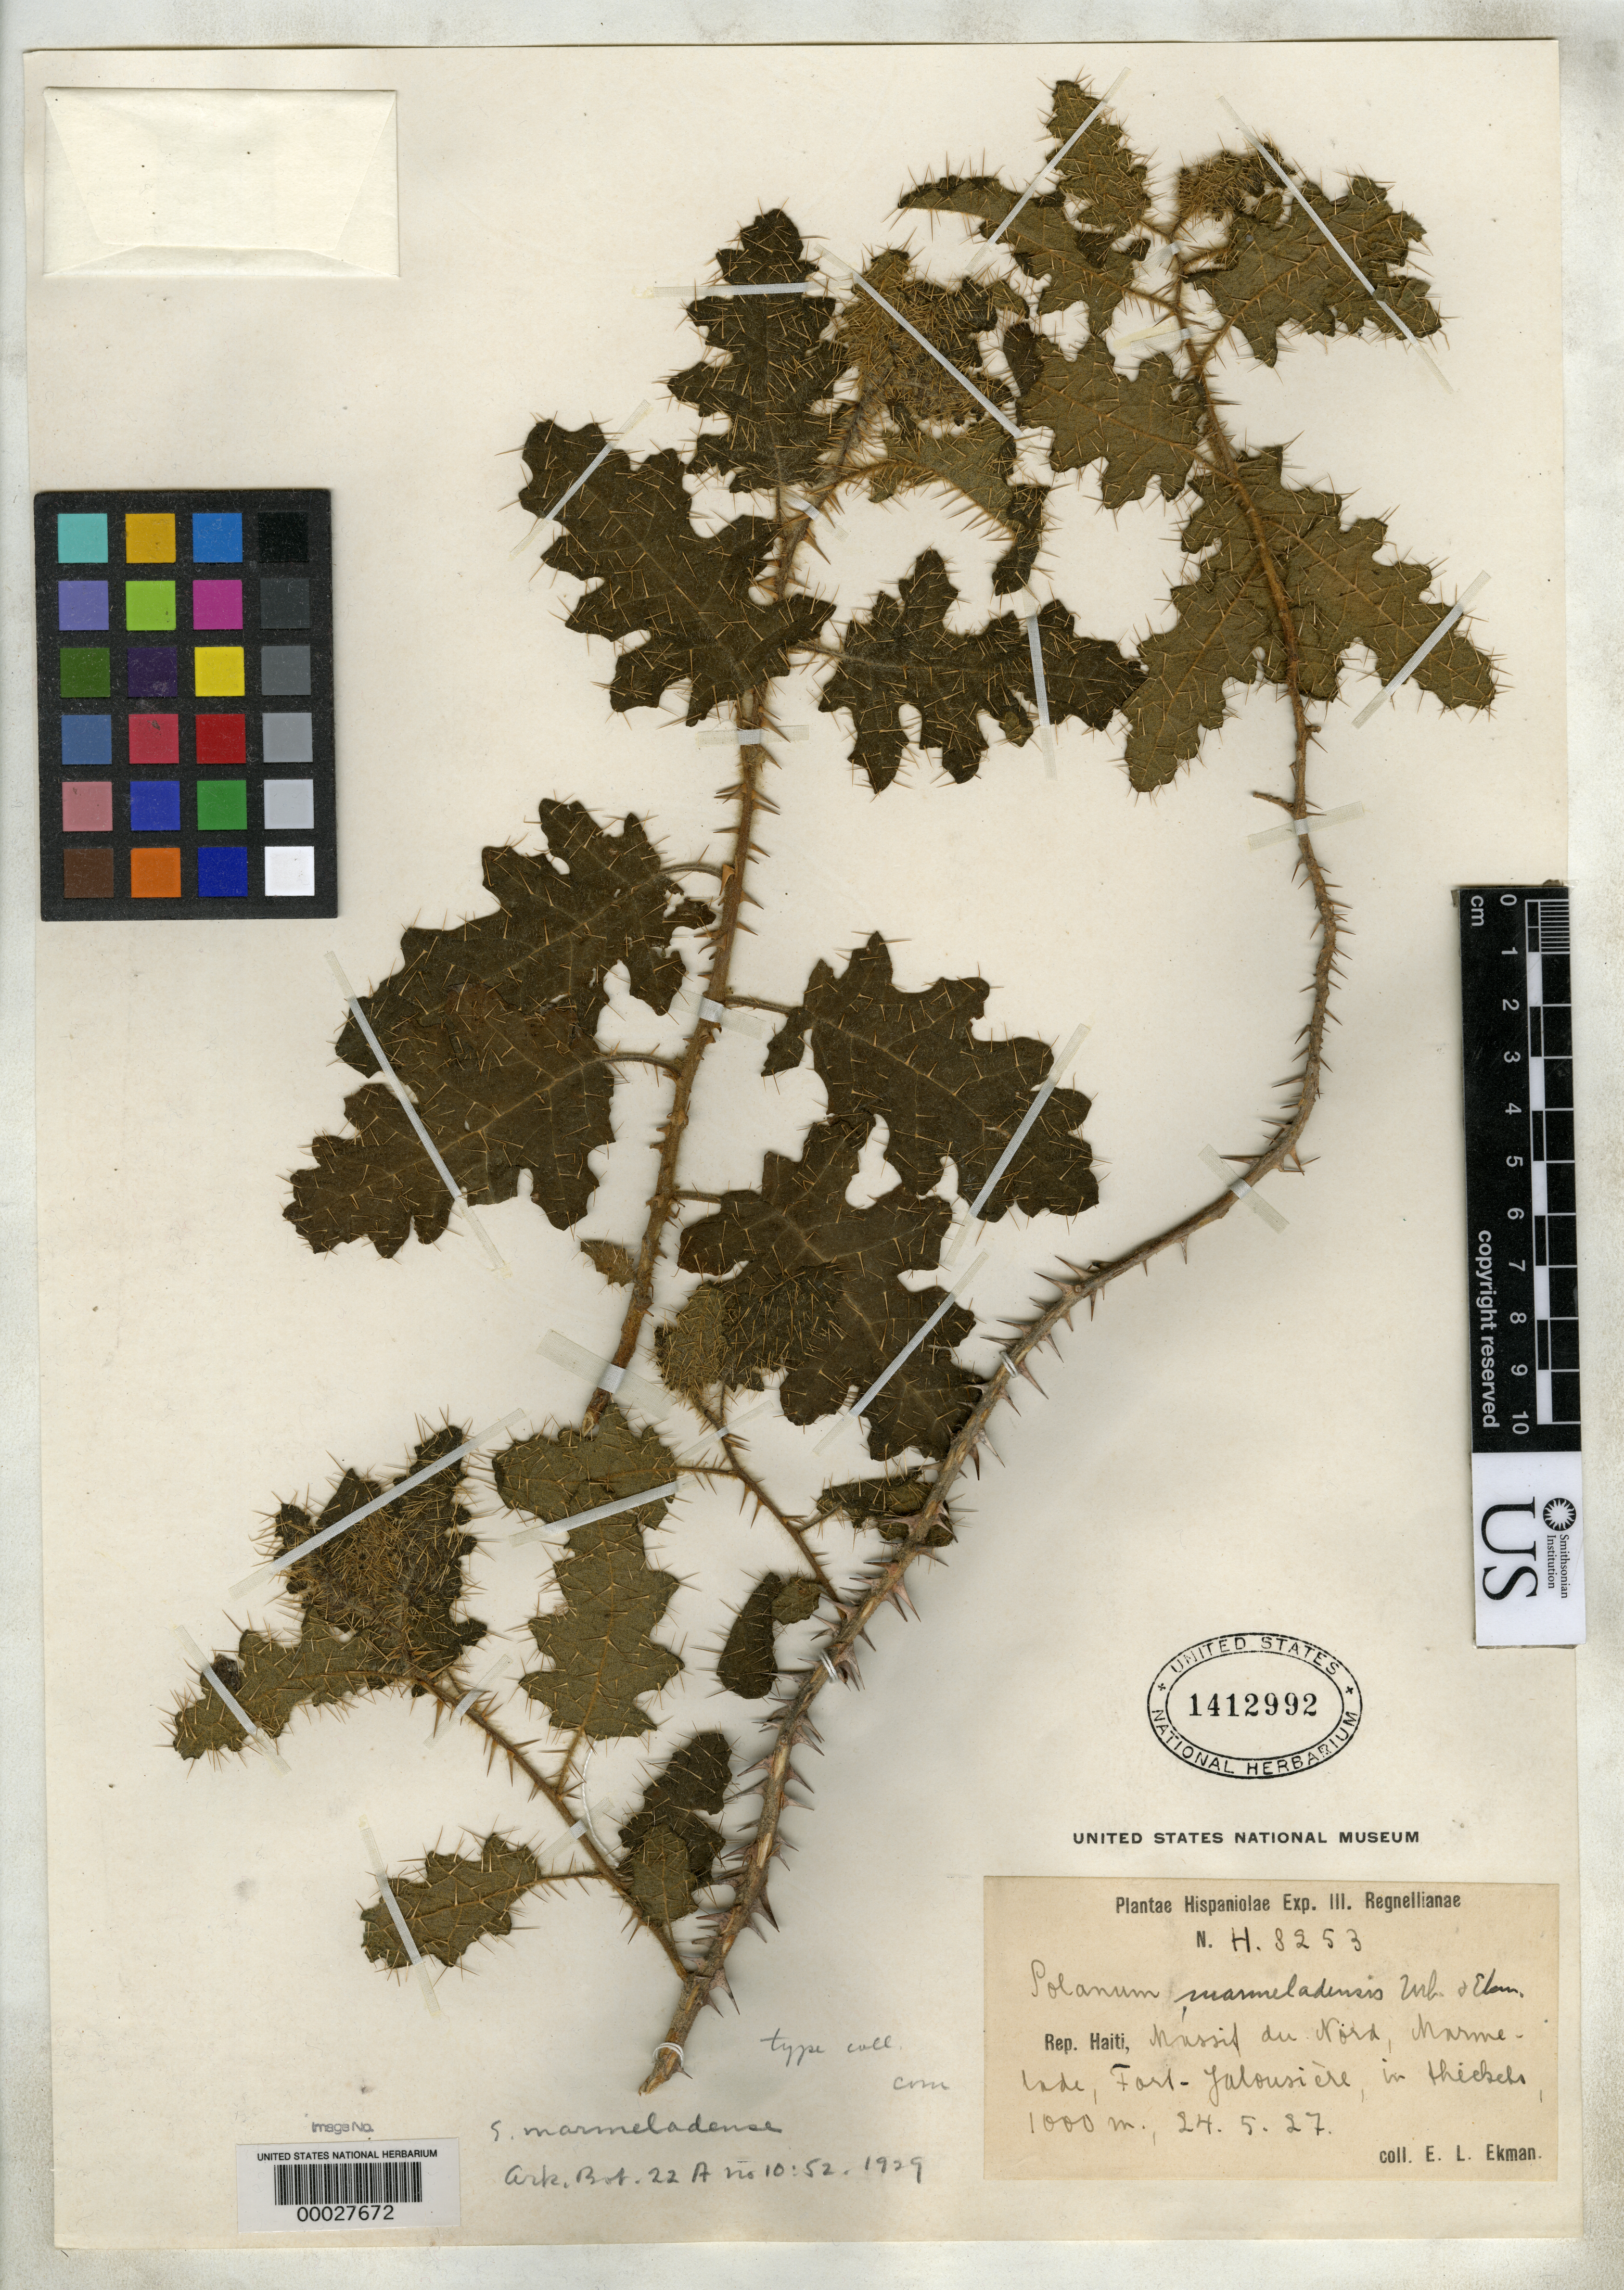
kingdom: Plantae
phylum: Tracheophyta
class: Magnoliopsida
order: Solanales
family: Solanaceae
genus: Solanum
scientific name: Solanum marmeladense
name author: Urb. & Ekman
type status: Isotype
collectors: E. L. Ekman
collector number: H 8253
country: Haiti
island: Hispaniola Island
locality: Massif du Nord near Marmelade, Fort Jalousiere.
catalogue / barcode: US 1412992